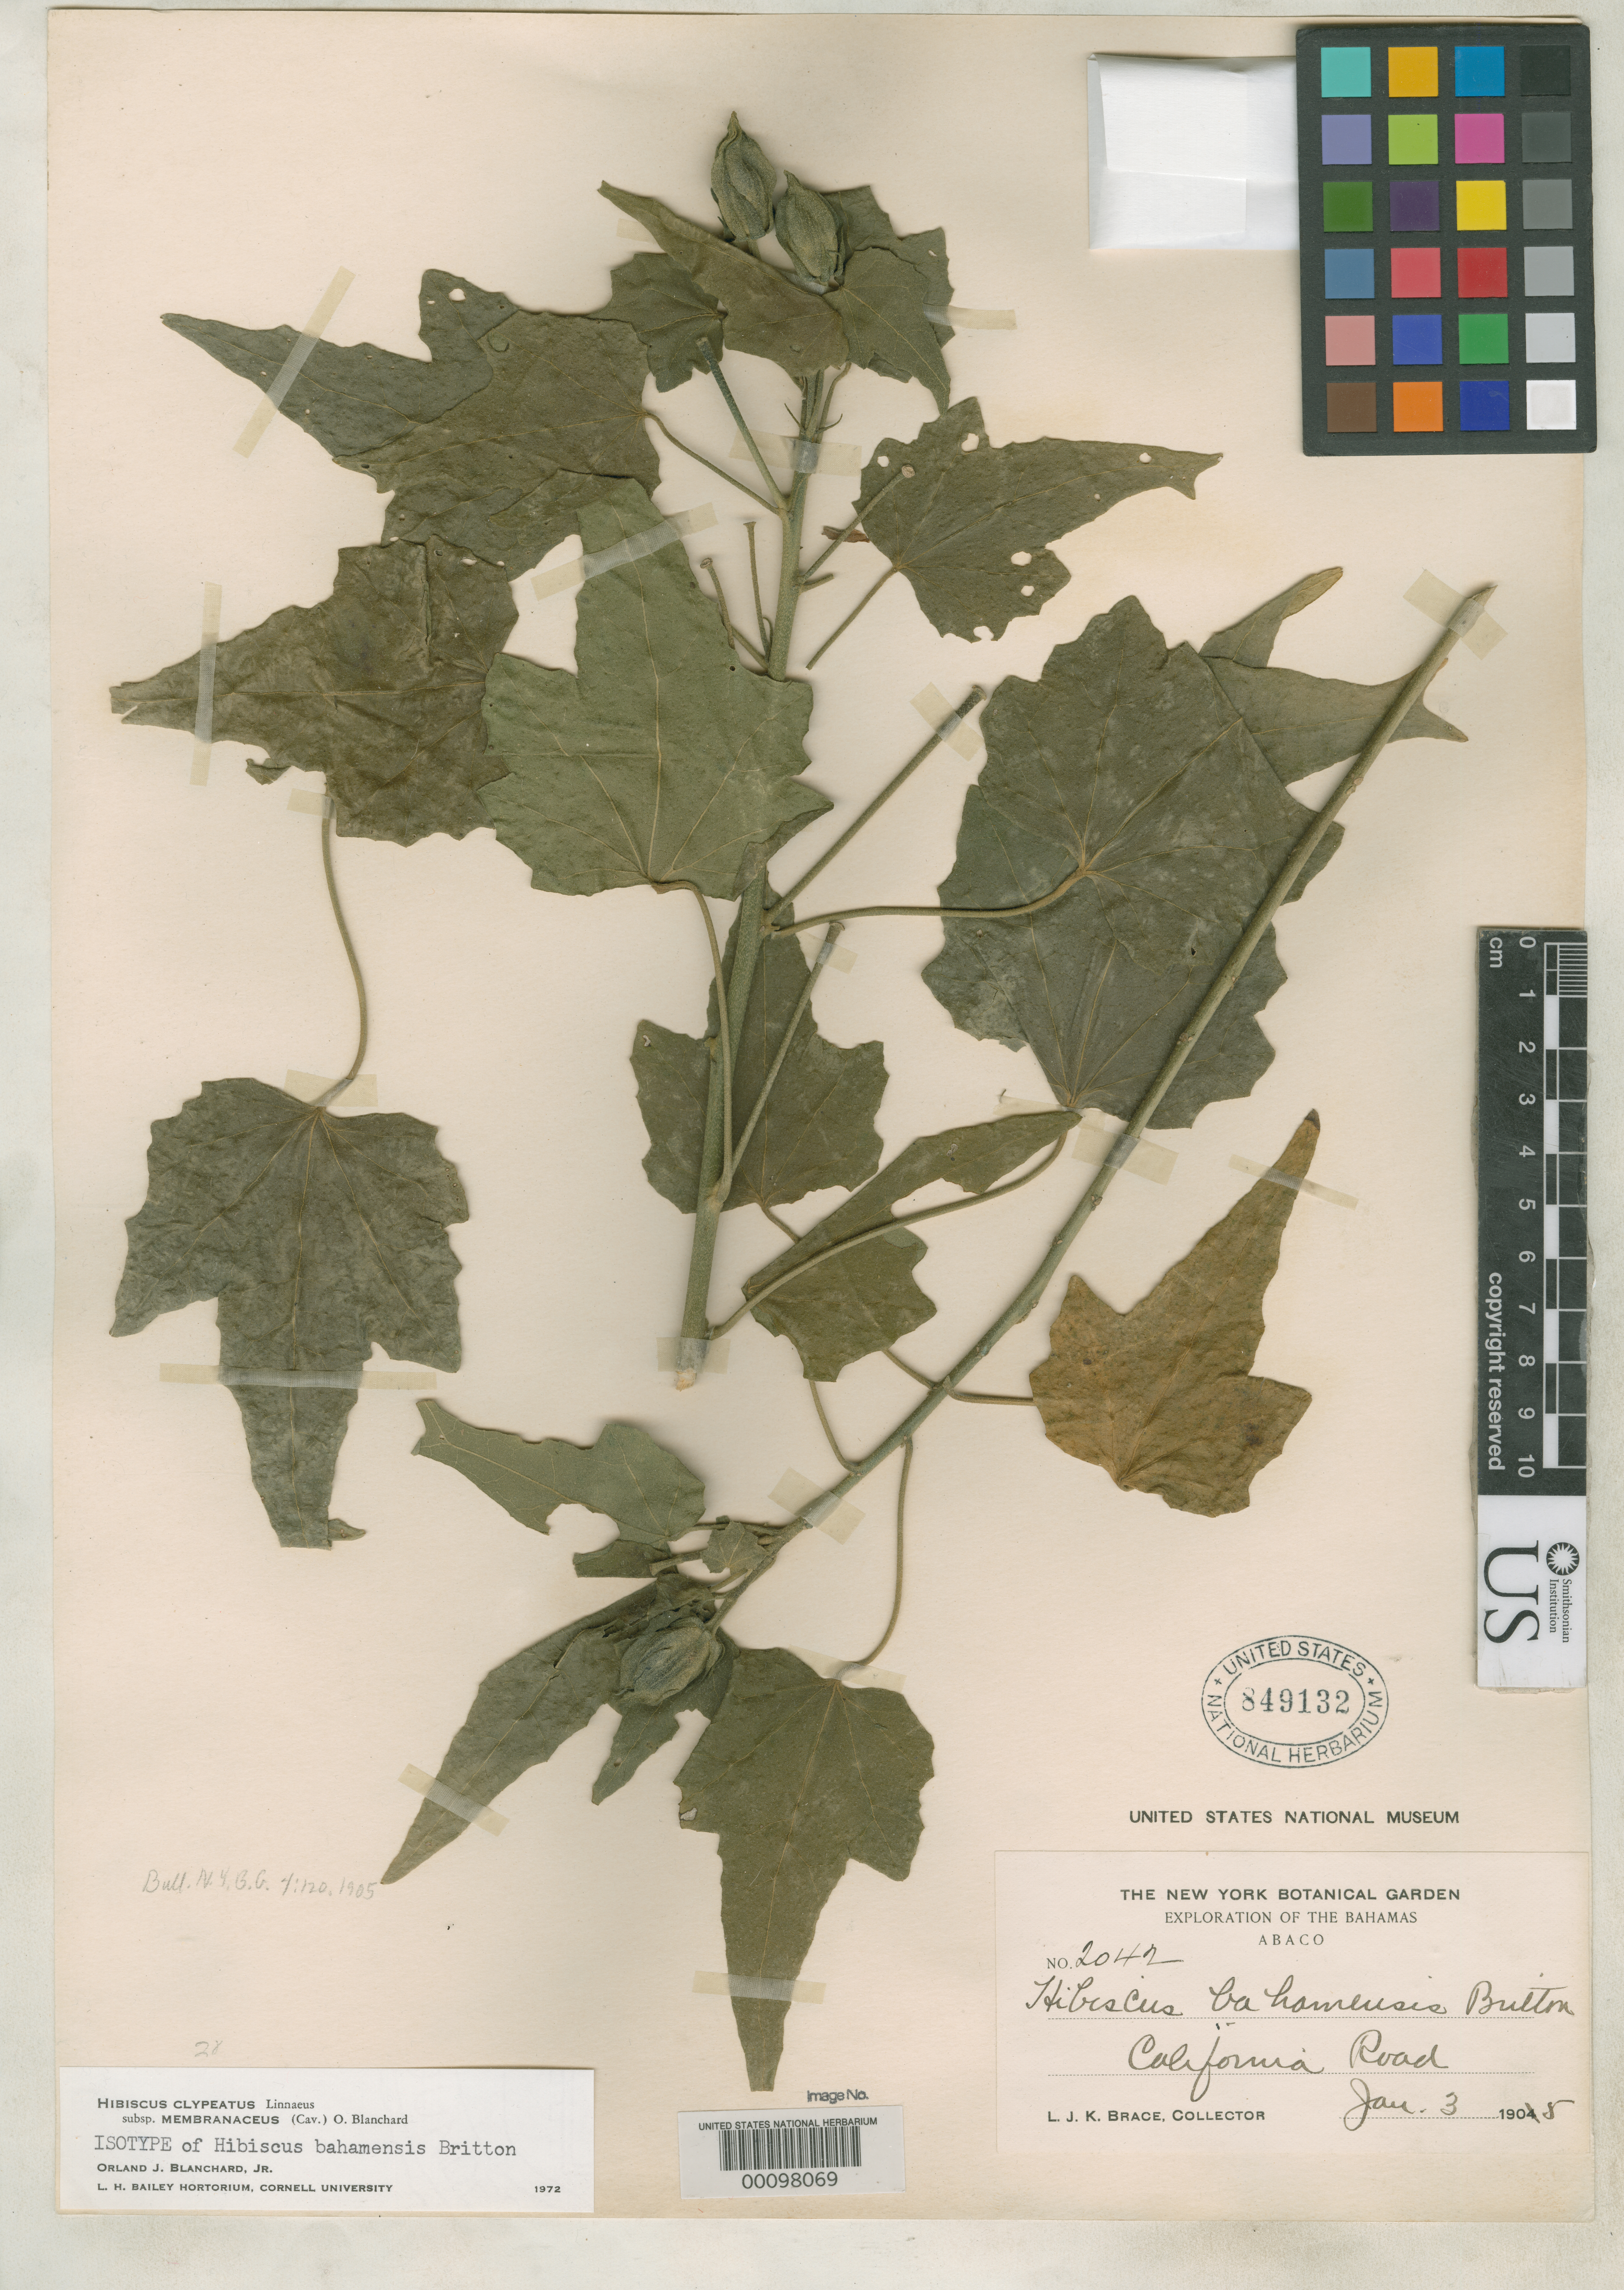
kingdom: Plantae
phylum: Tracheophyta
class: Magnoliopsida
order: Malvales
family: Malvaceae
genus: Hibiscus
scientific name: Hibiscus bahamensis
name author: Britton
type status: Isotype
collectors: L. J. K. Brace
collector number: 2042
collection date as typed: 03 Jan 1905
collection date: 1905-01-03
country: Bahamas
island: Abaco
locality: California Road.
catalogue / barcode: US 849132